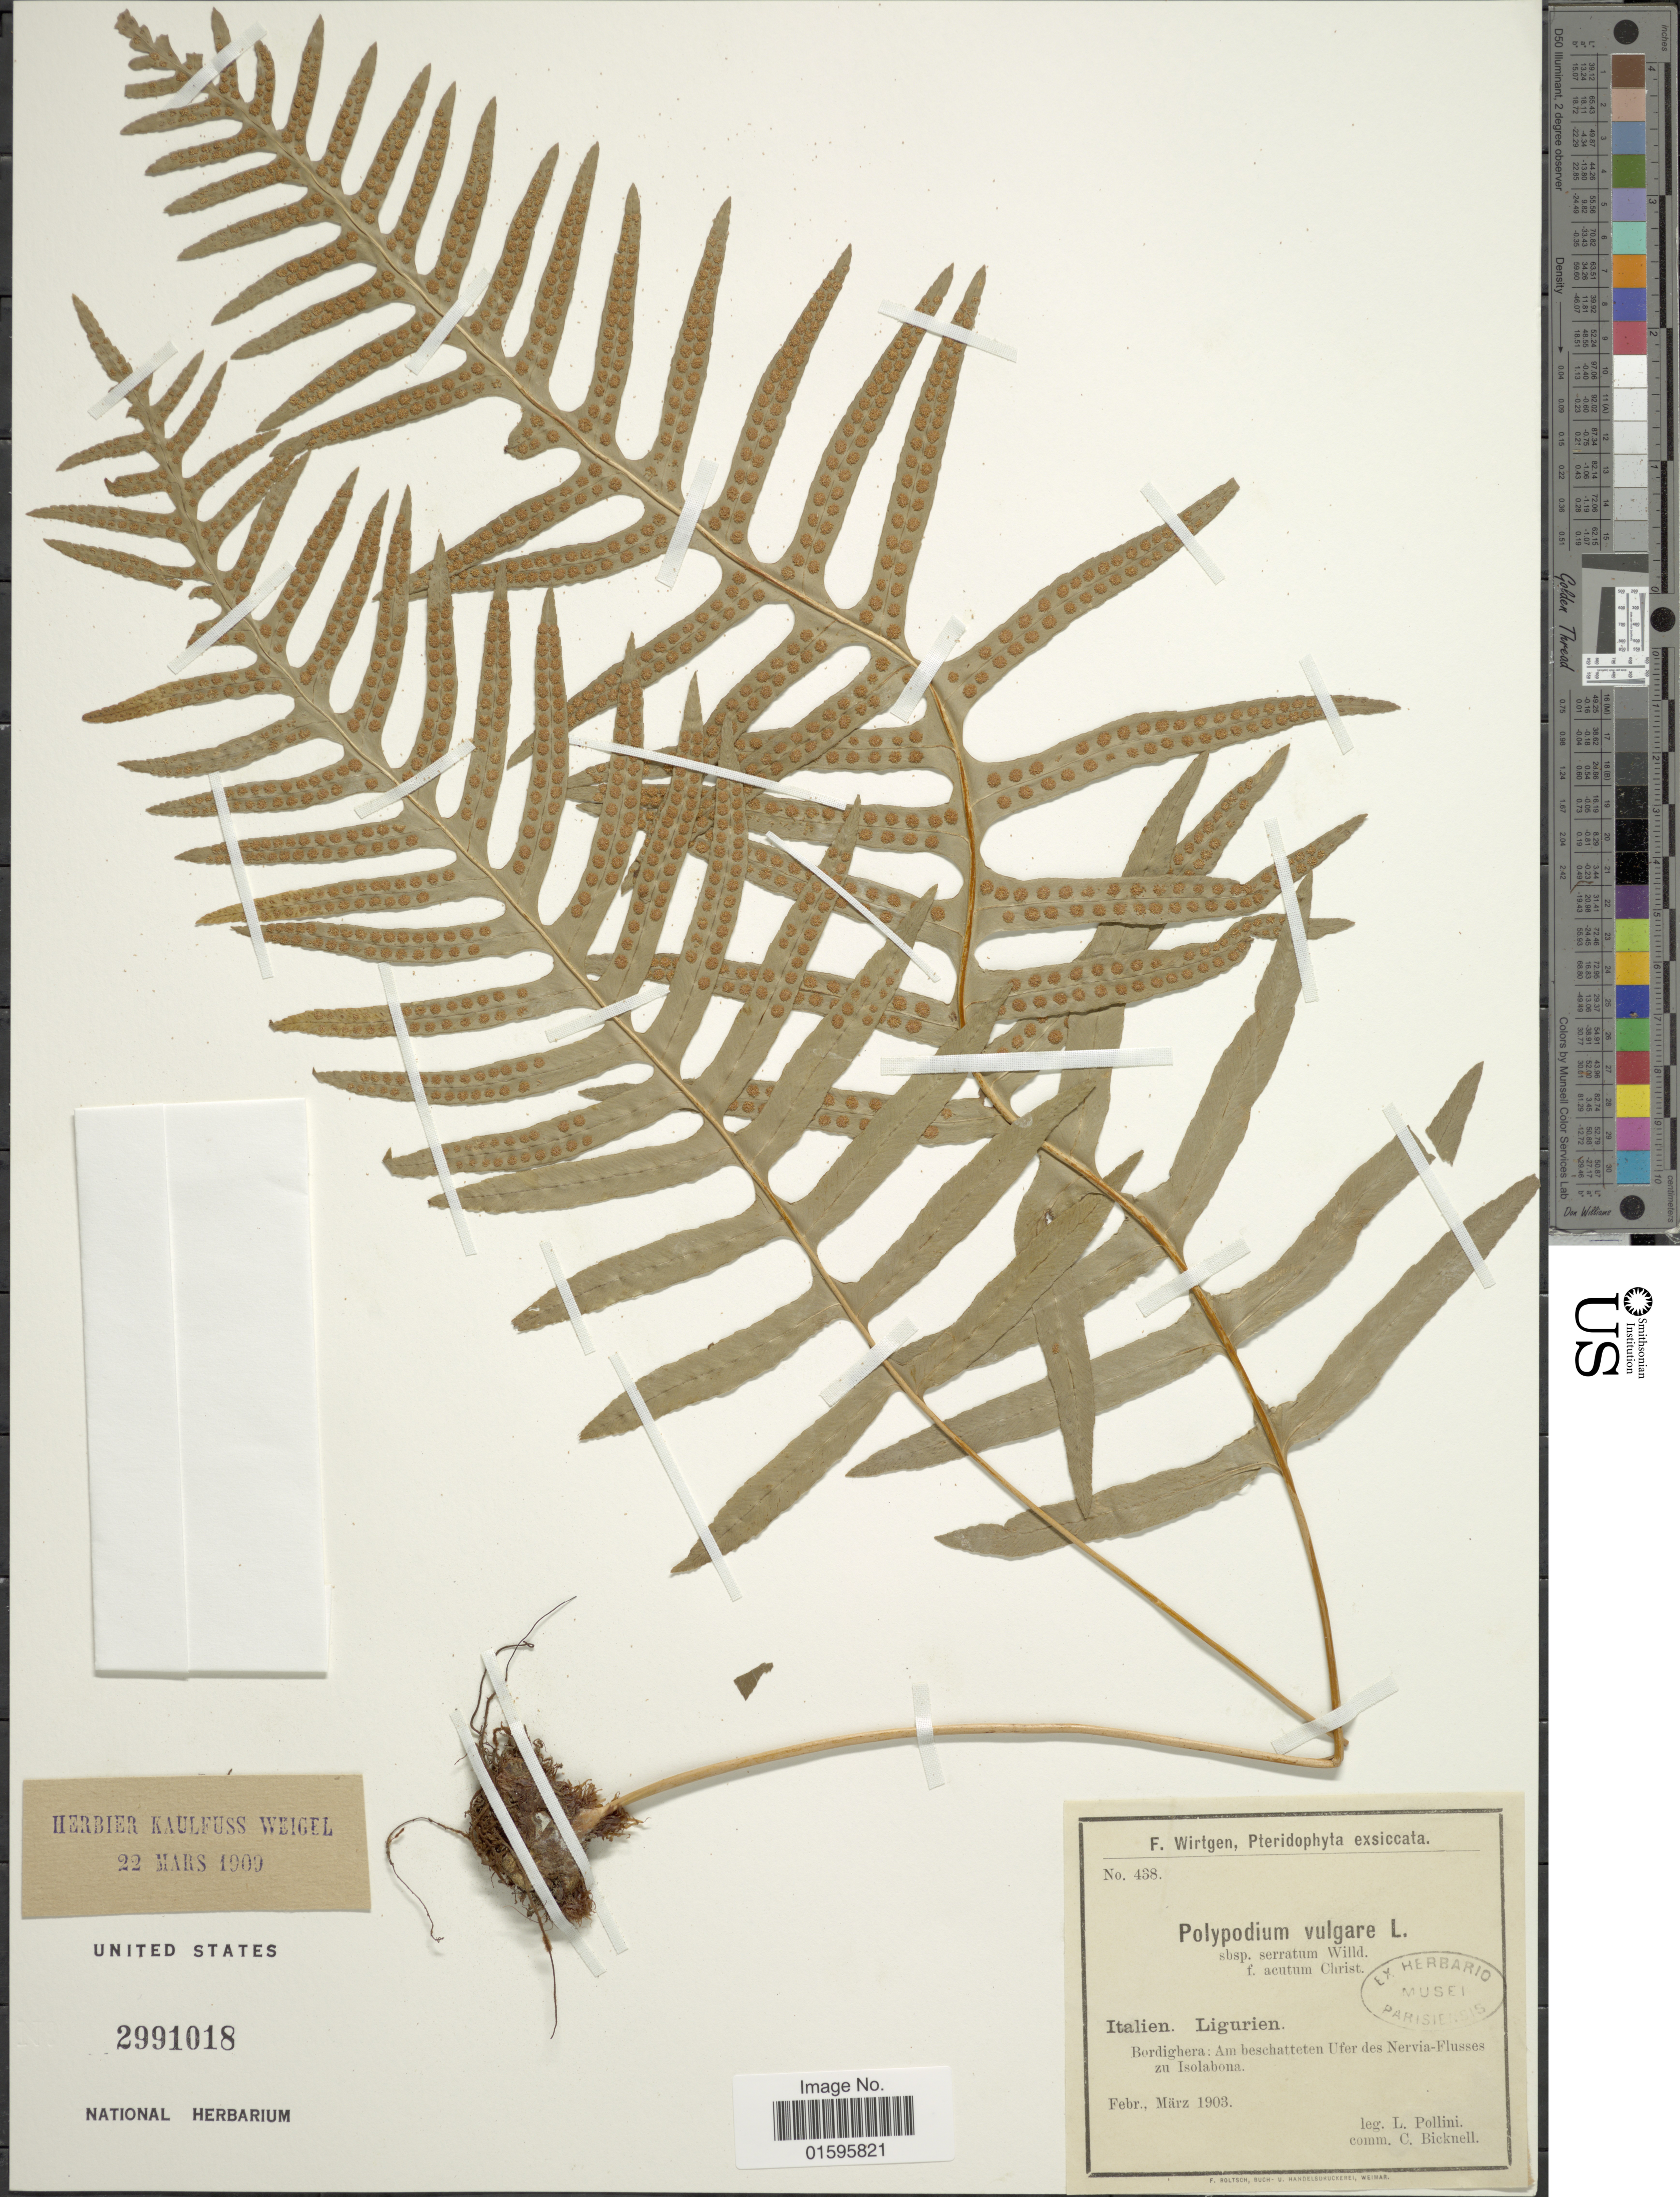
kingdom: Plantae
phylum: Tracheophyta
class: Polypodiopsida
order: Polypodiales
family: Polypodiaceae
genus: Polypodium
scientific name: Polypodium vulgare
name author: L.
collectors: L. Pollini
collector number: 438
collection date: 1903-02/1903-03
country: Italy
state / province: Liguria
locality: Italien, Ligurien, Bordighera: Am beschatteten Ufer des Nervia-Flusses zu Isolabona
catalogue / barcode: US 2991018